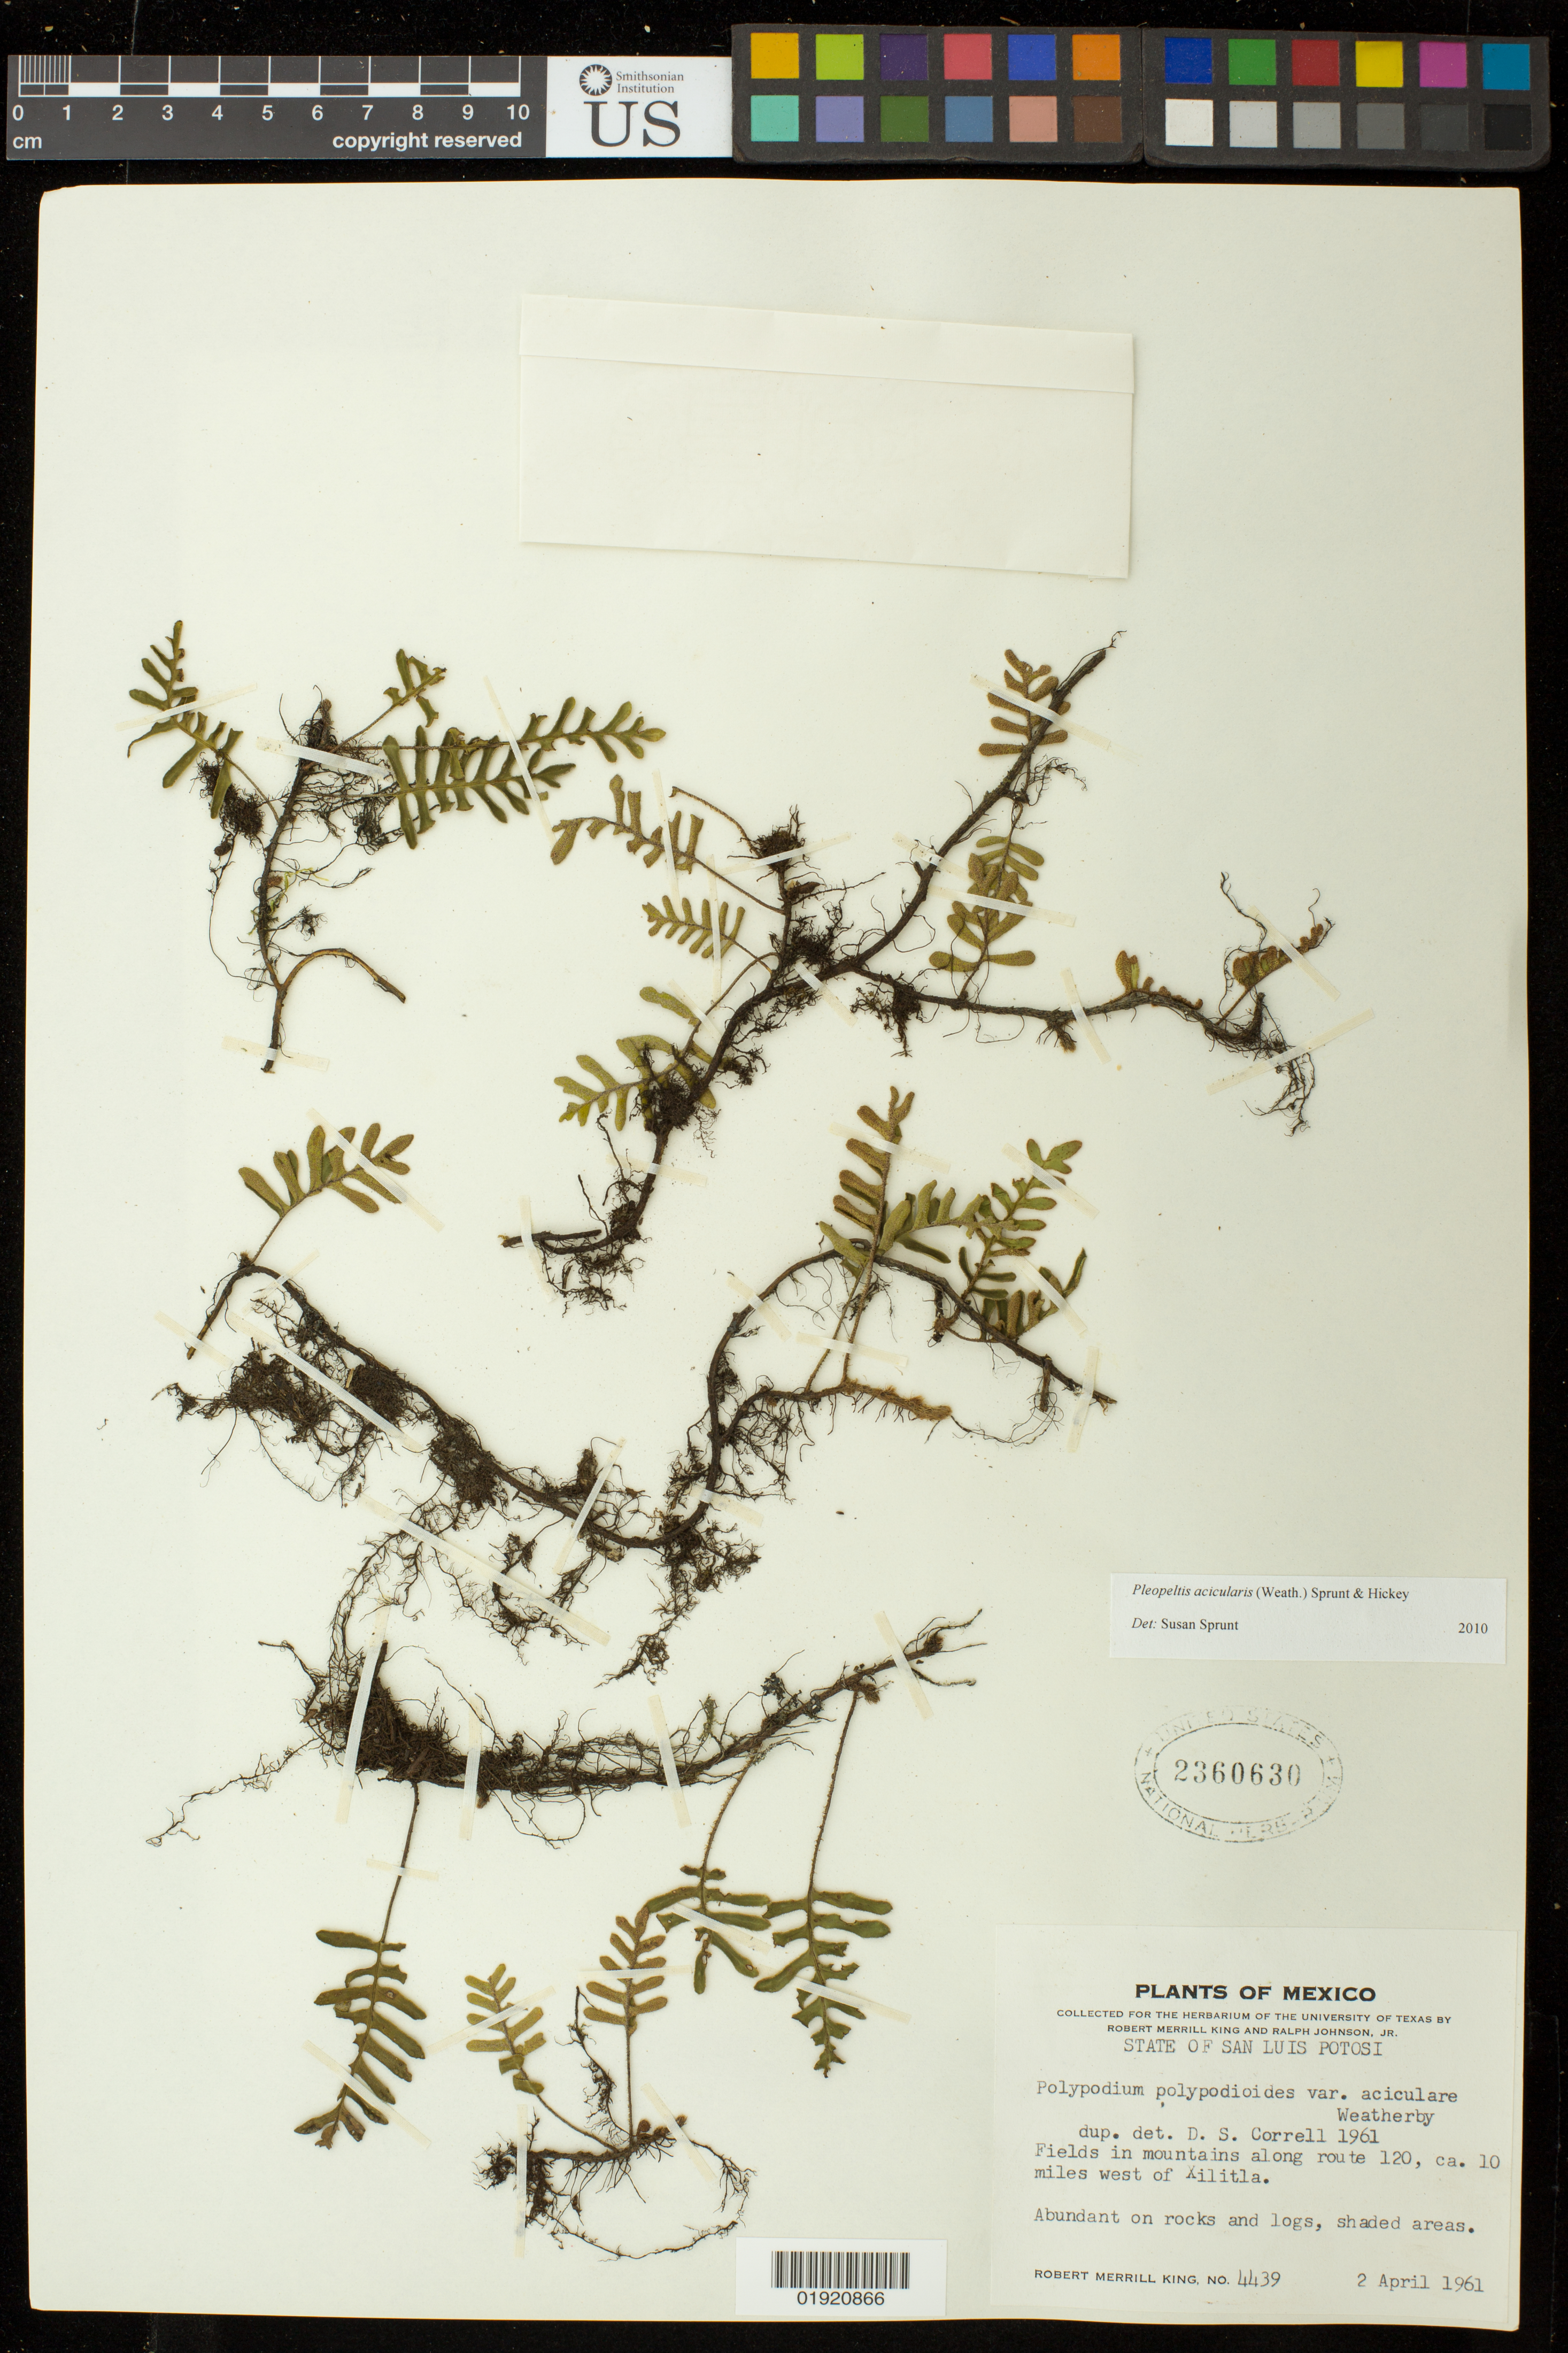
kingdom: Plantae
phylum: Tracheophyta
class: Polypodiopsida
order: Polypodiales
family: Polypodiaceae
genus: Pleopeltis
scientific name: Pleopeltis acicularis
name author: (Weath.) A.R. Sm. & Krömer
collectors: R. M. King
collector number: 4439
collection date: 1961-04-02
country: Mexico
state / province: San Luis Potosi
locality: Mexico. State of San Luis Potosi. Fields in mountains along route 120, ca. 10 miles west of Xilitla.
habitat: Abundant on rocks and logs, shaded areas.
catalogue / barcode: US 2360630